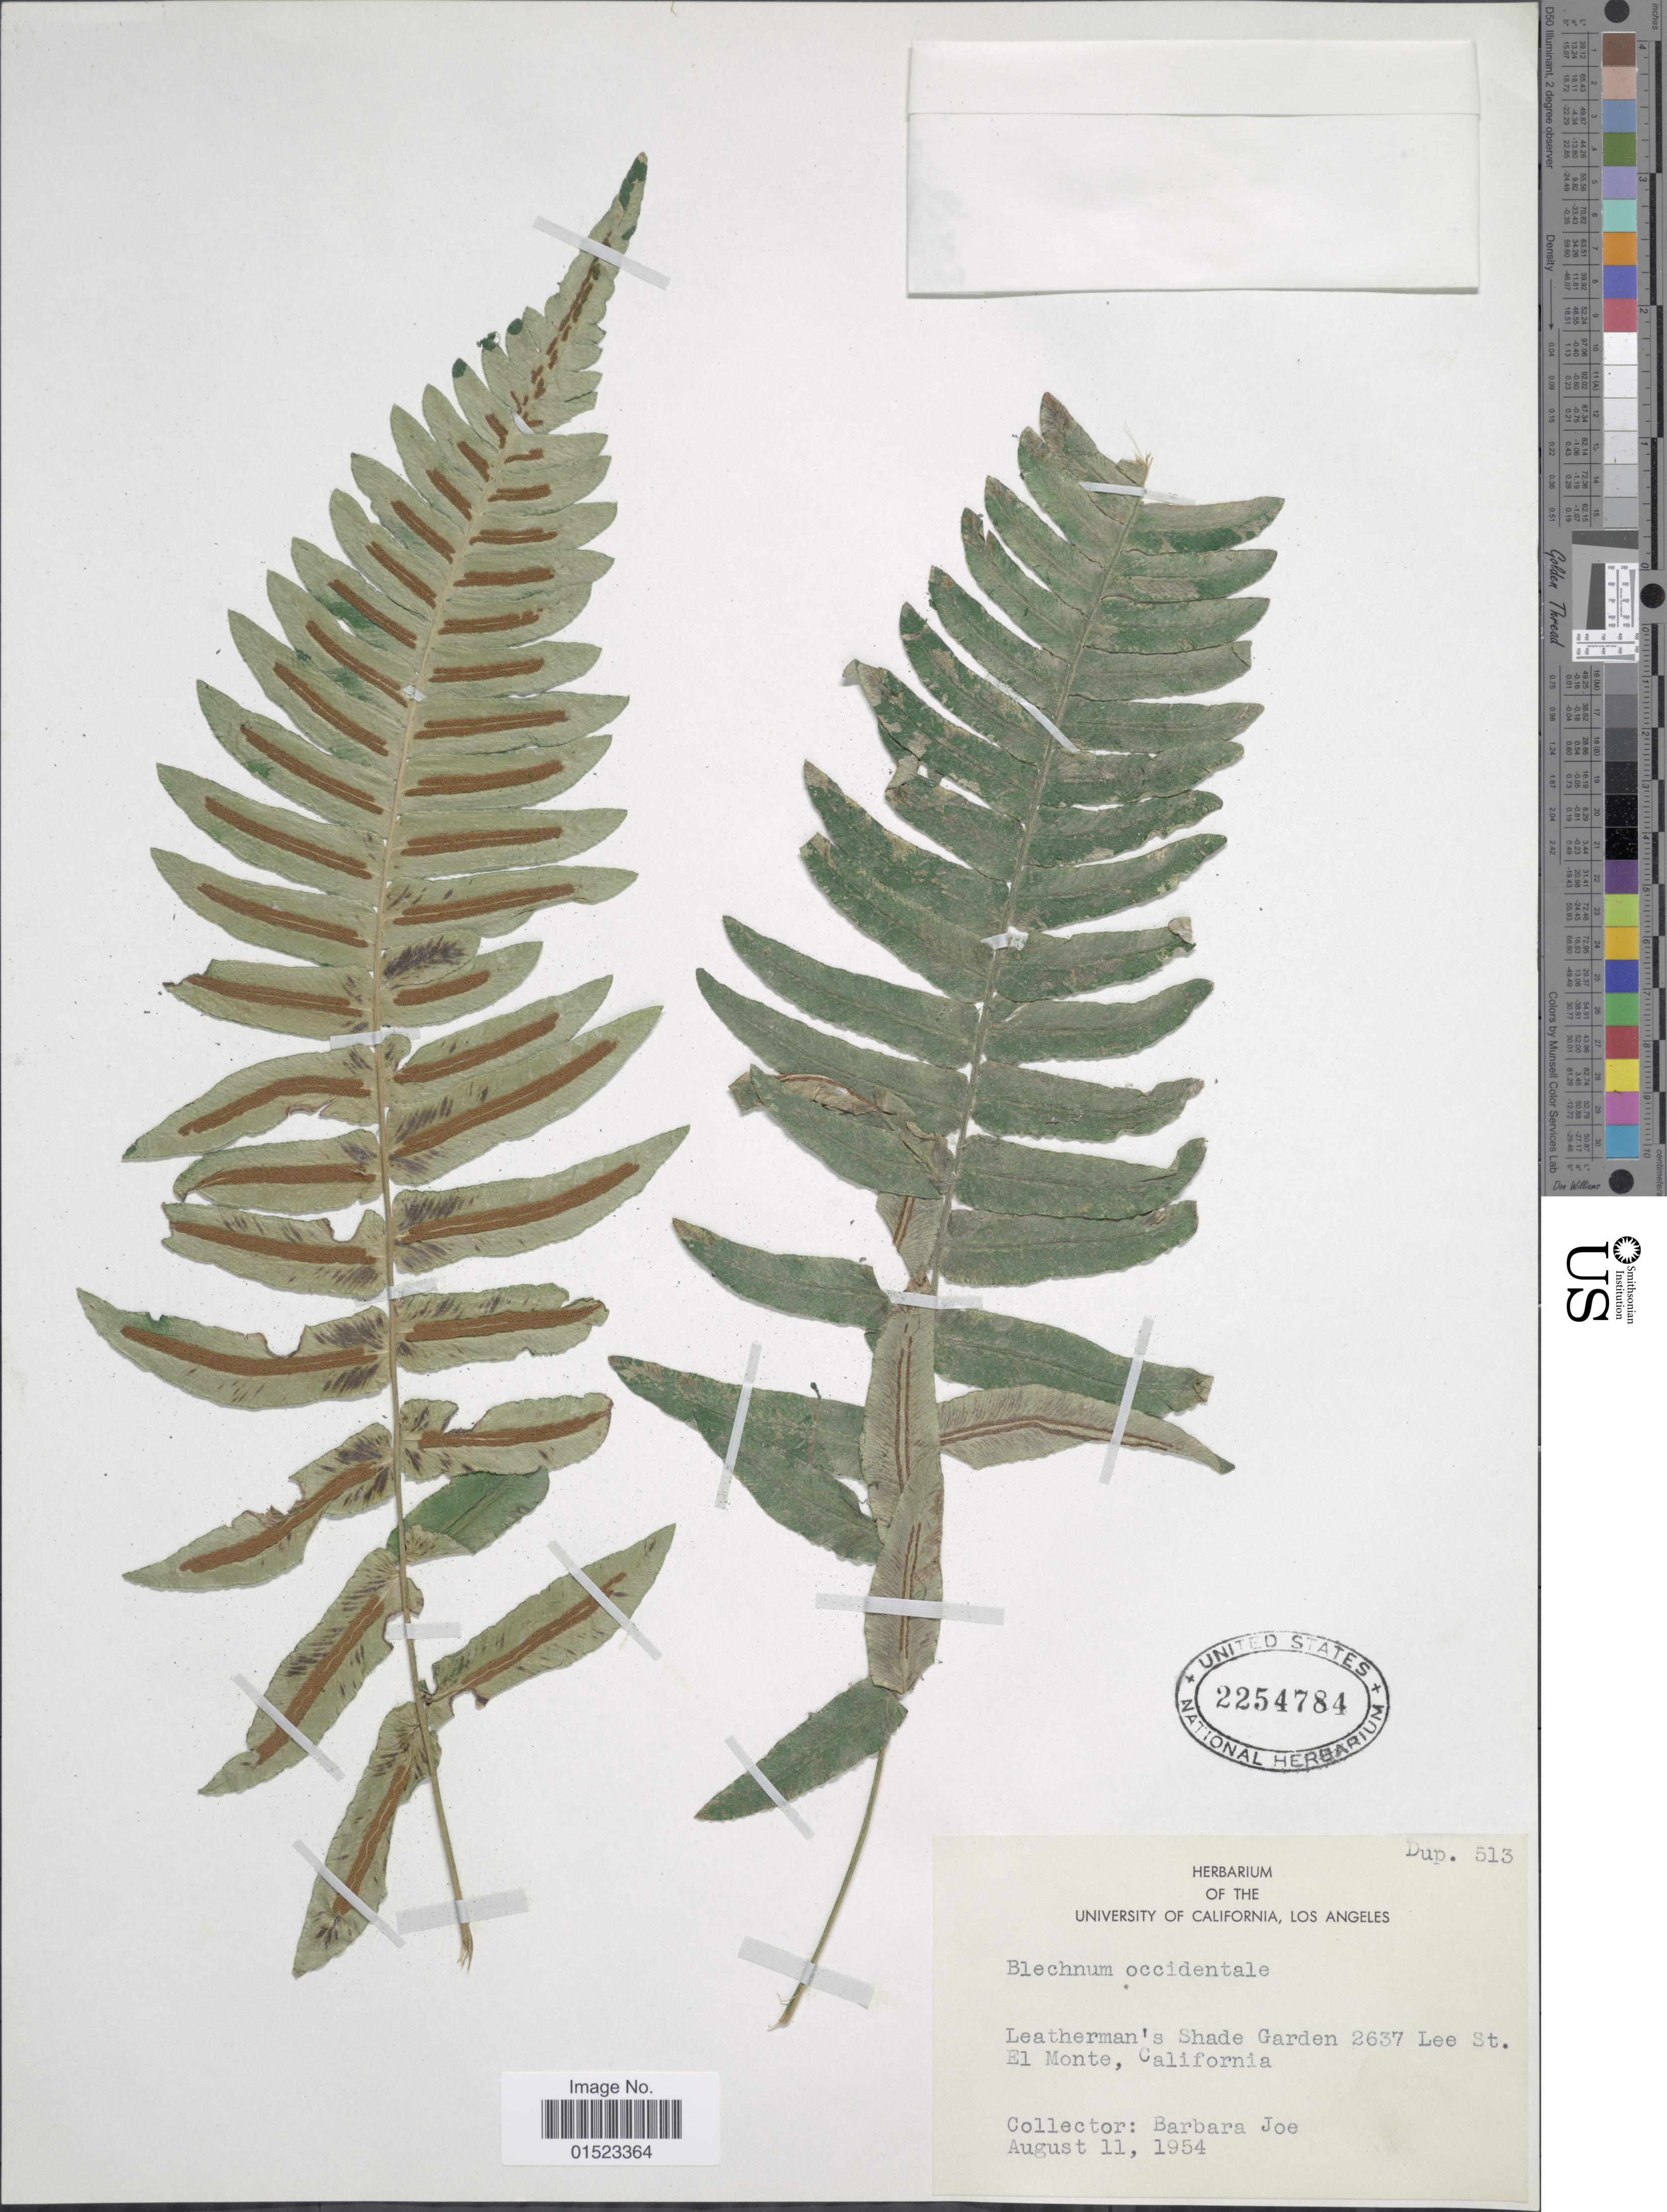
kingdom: Plantae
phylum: Tracheophyta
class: Polypodiopsida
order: Polypodiales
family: Blechnaceae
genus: Blechnum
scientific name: Blechnum occidentale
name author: L.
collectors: B. Joe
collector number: Dup. 513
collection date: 1954-08-11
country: United States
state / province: California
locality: Leatherman's Shade Garden 2637 Lee St. El Monte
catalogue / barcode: US 2254784